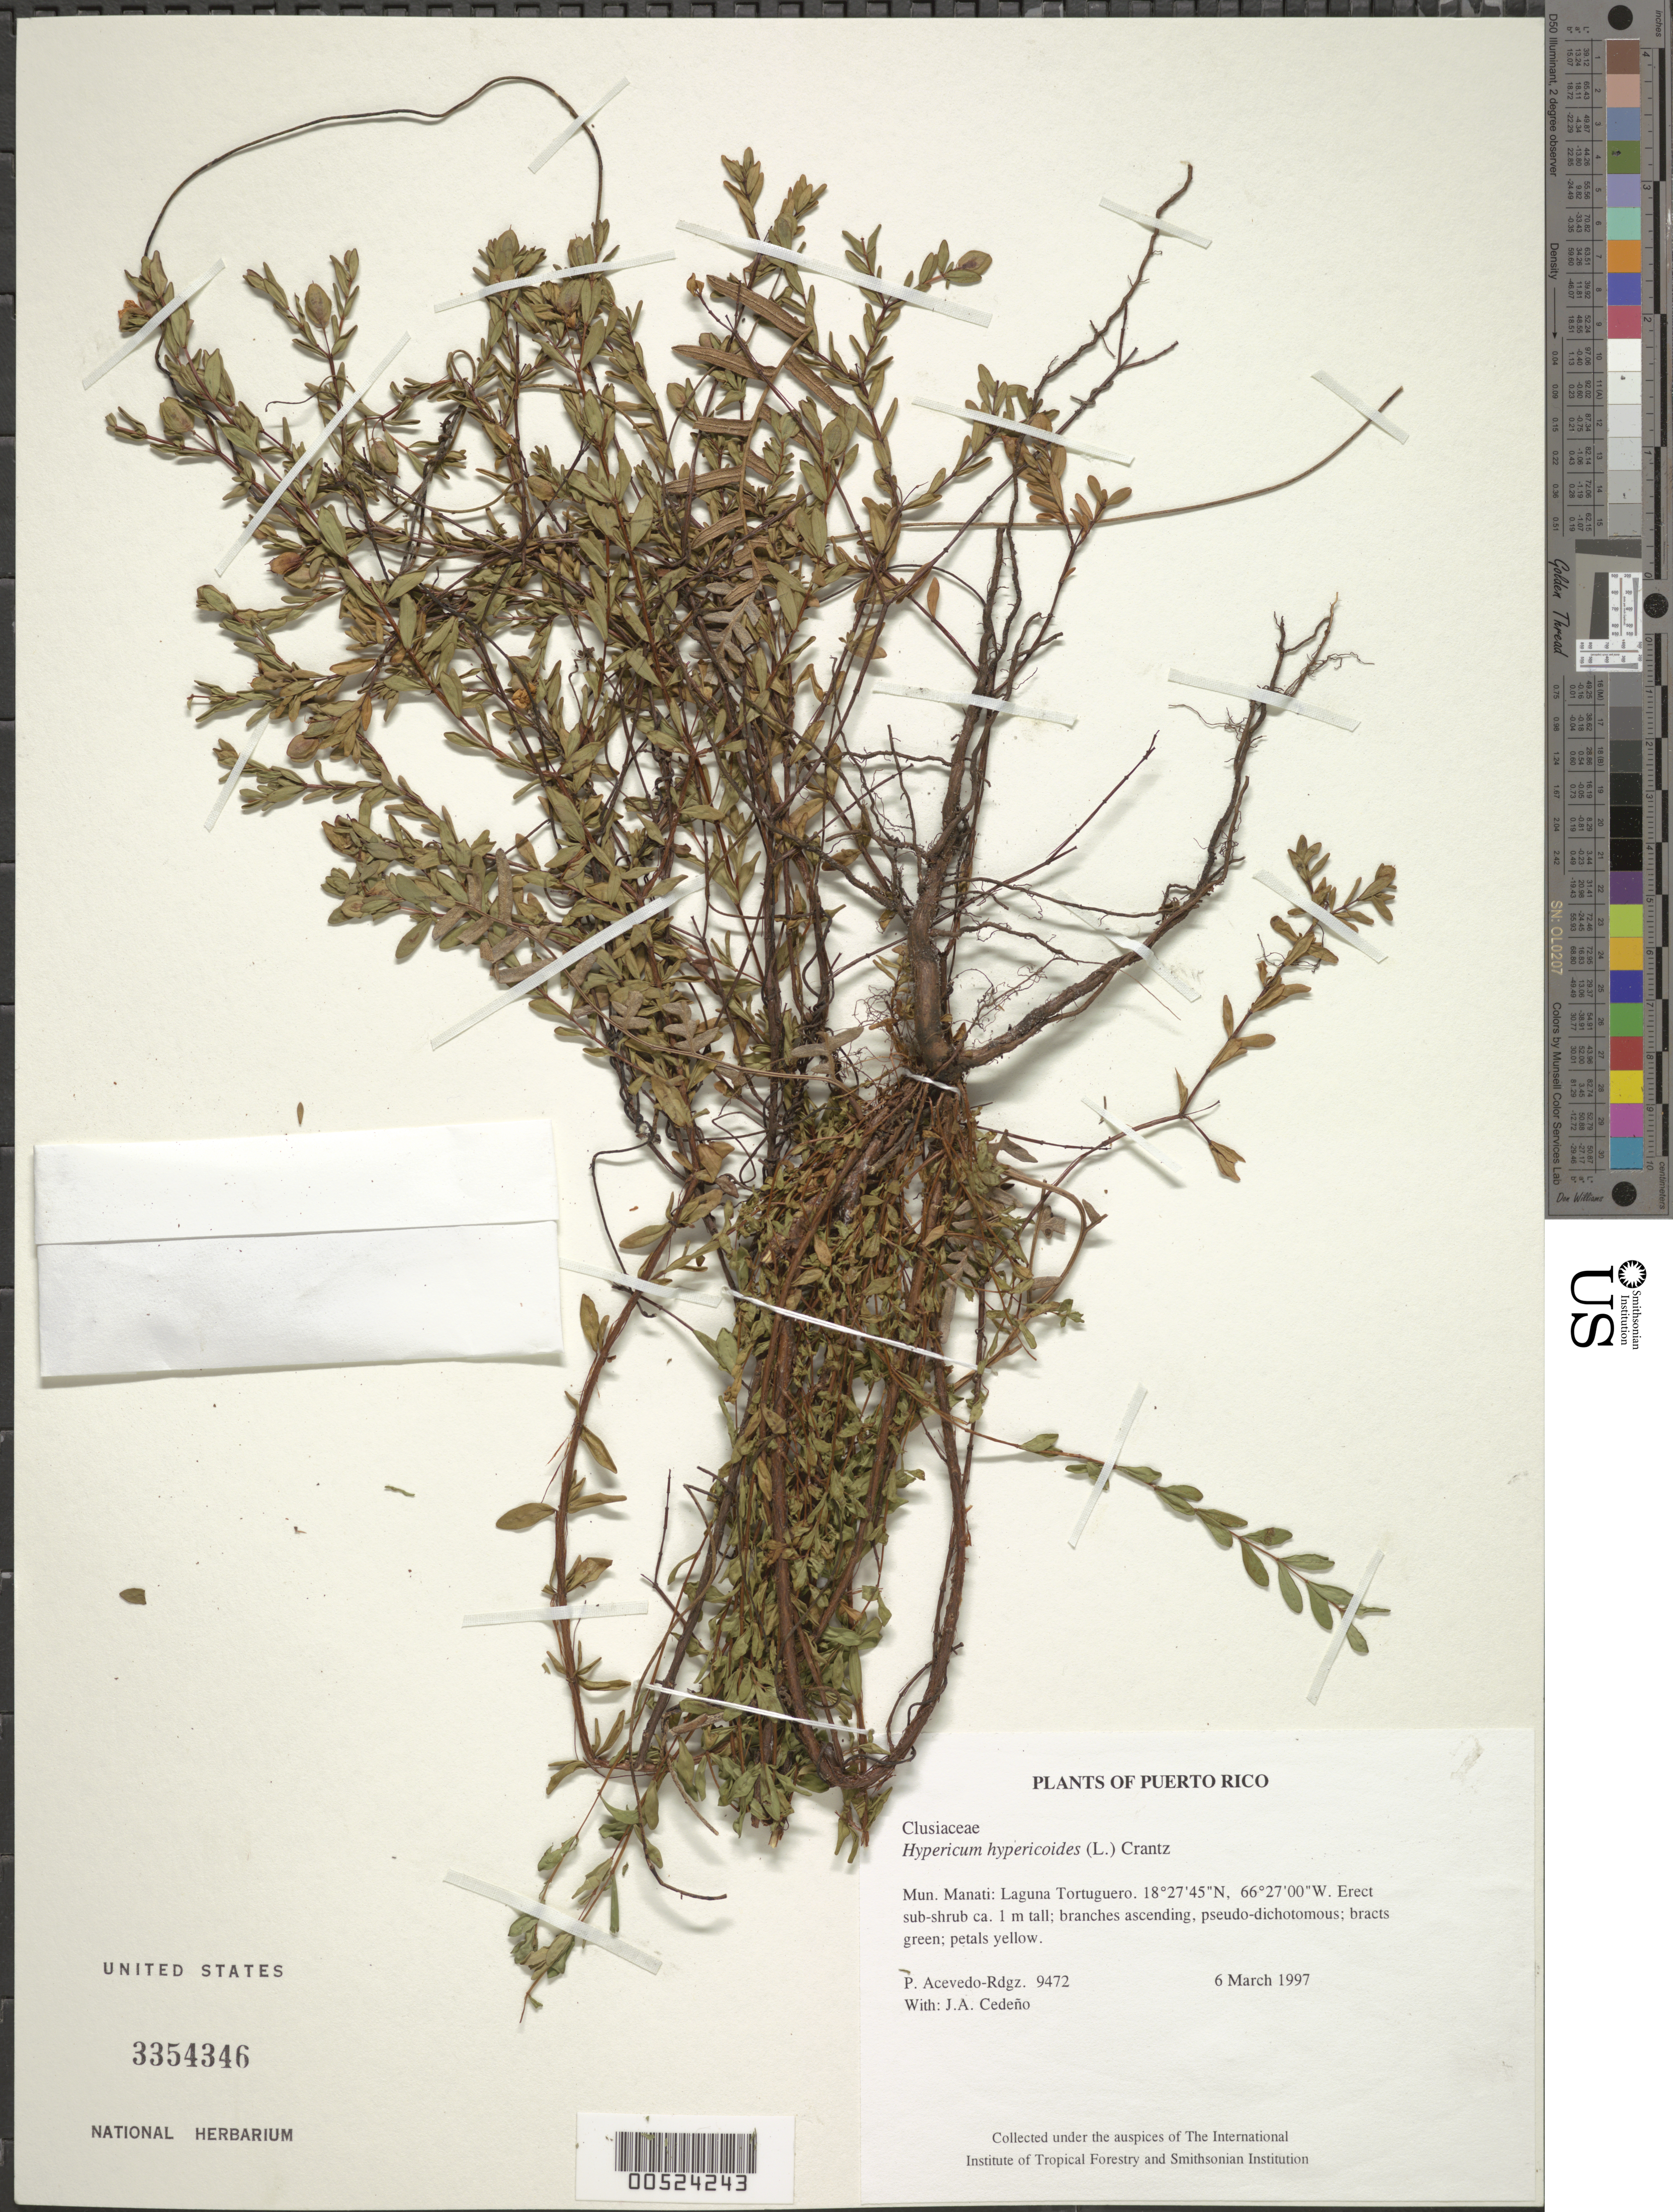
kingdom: Plantae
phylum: Tracheophyta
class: Magnoliopsida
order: Malpighiales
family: Hypericaceae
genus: Hypericum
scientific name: Hypericum hypericoides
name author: (L.) Crantz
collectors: P. Acevedo-Rodr. & J. A. Cedeño M.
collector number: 9472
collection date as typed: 06 Mar 1997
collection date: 1997-03-06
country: Puerto Rico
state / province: Manatí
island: Puerto Rico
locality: Manatí: Laguna Tortuguero.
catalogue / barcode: US 3354346